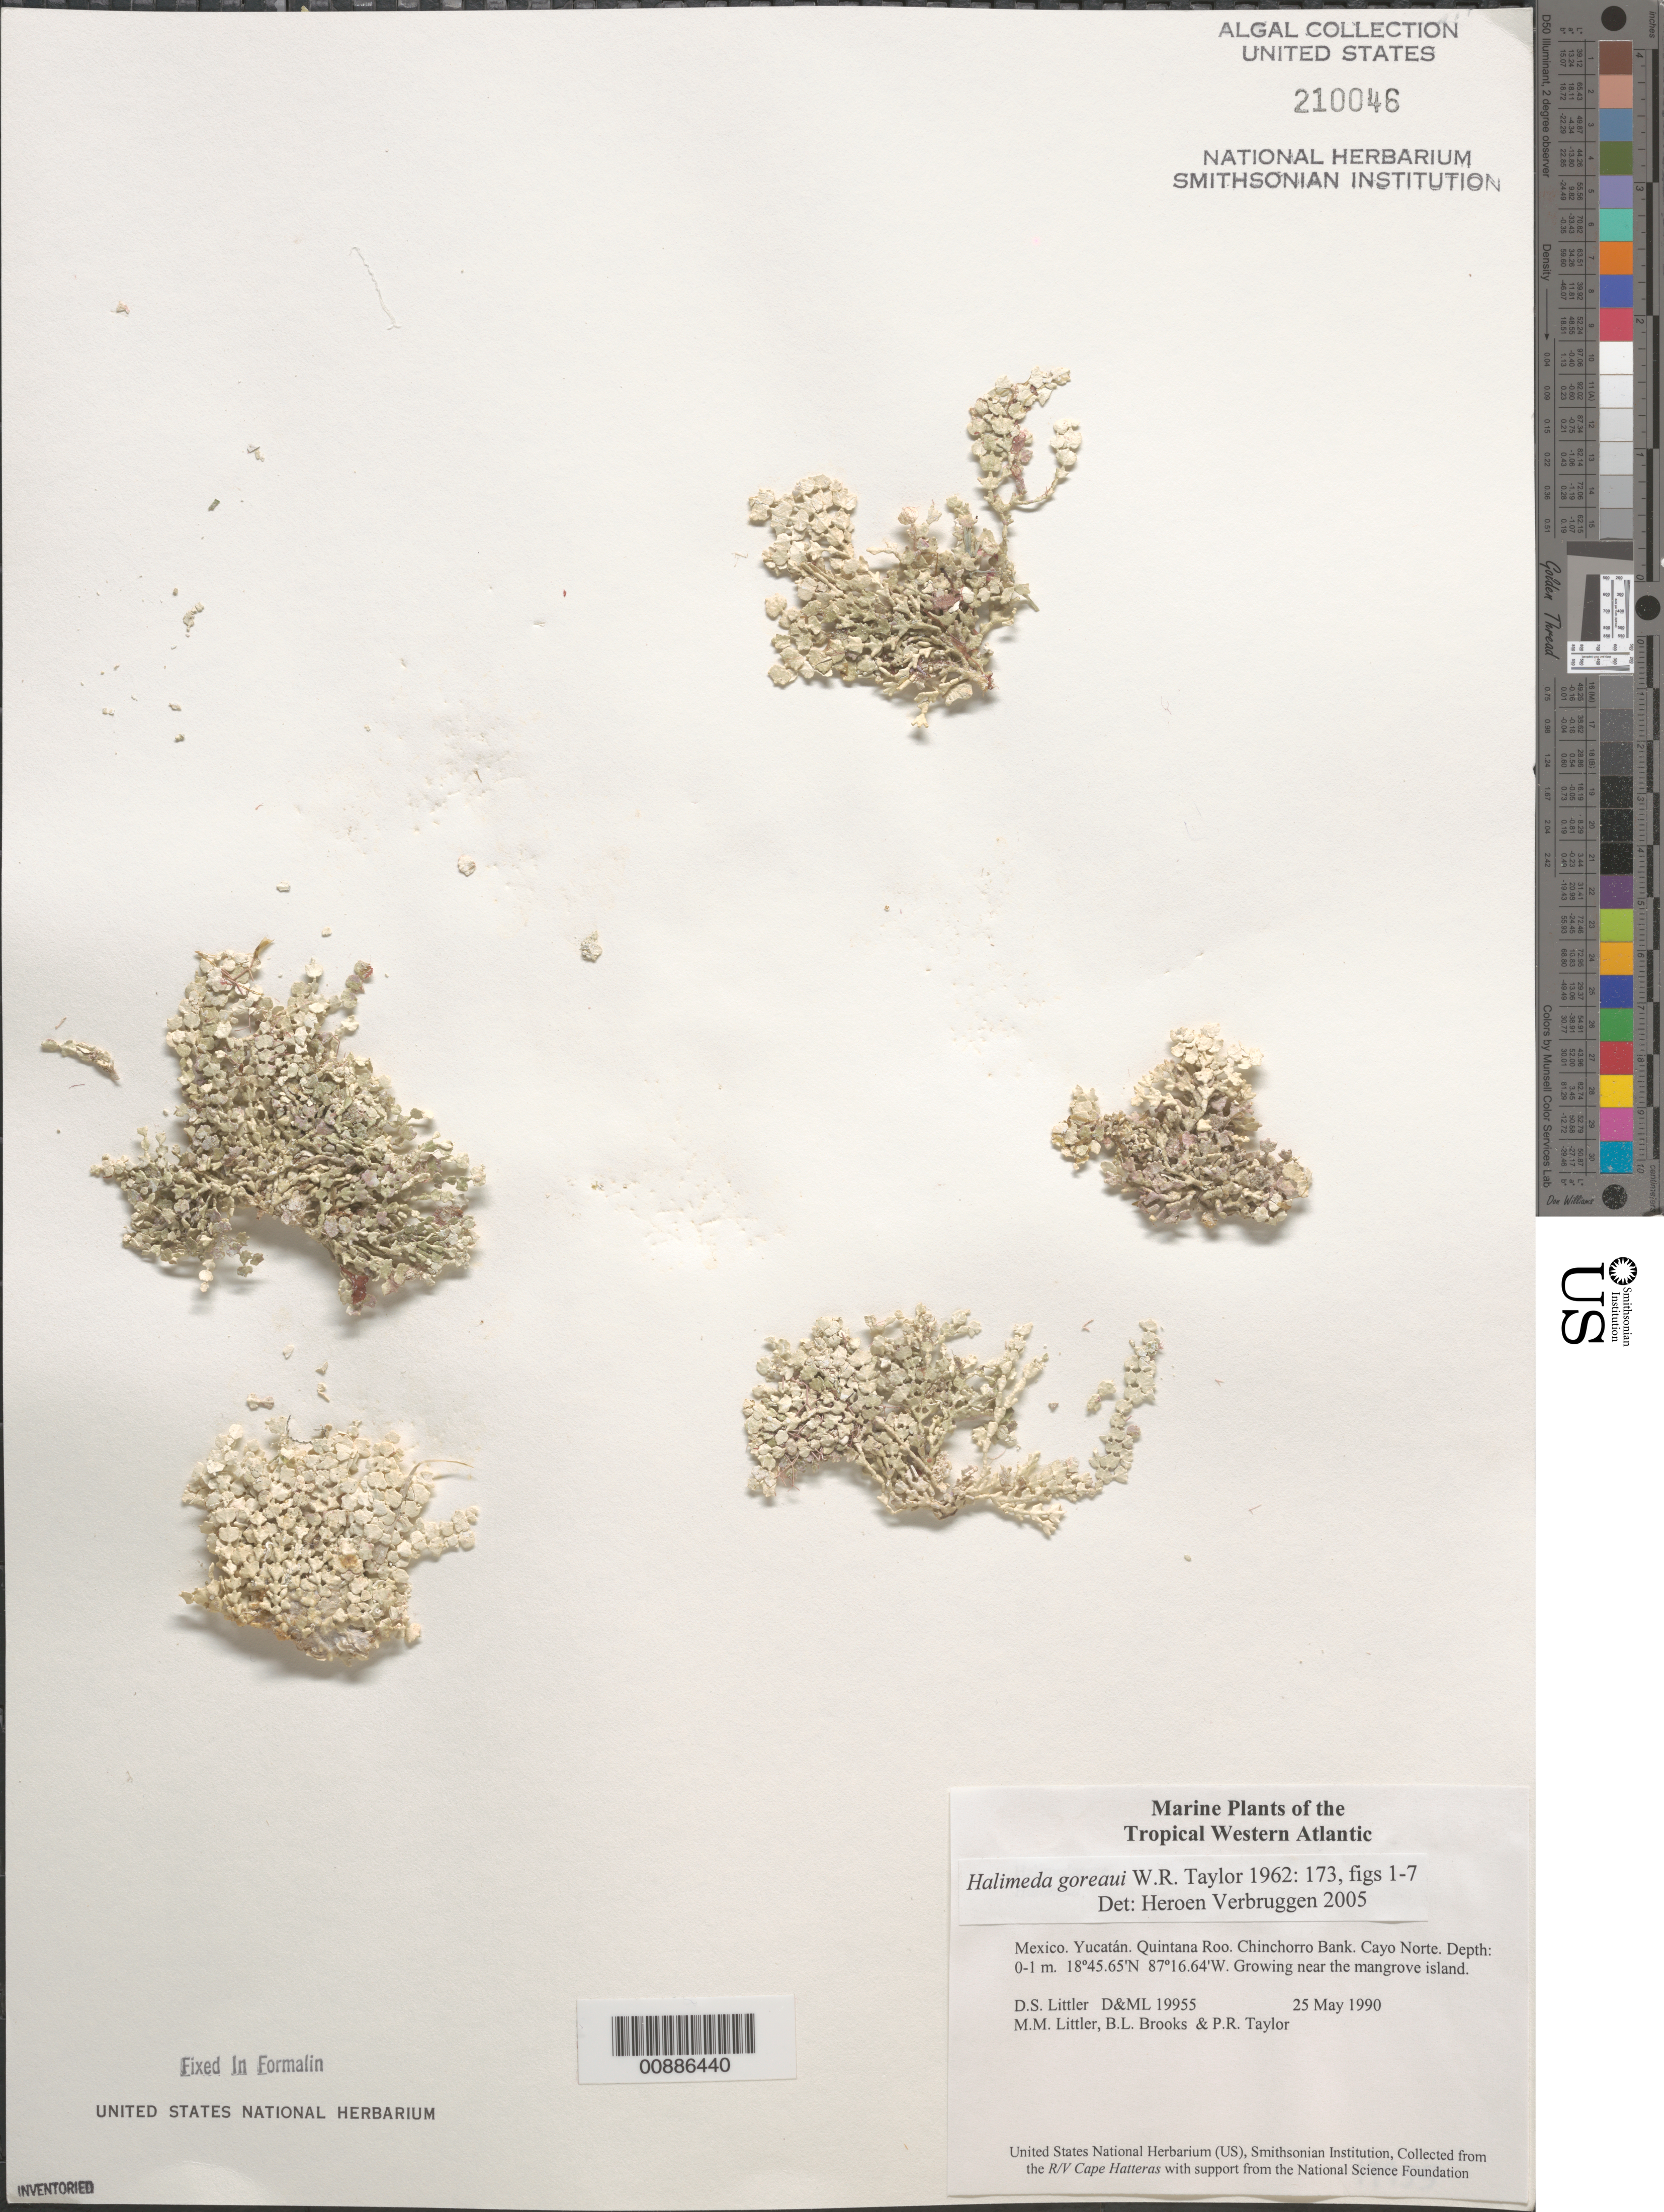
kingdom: Plantae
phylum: Chlorophyta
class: Ulvophyceae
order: Bryopsidales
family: Halimedaceae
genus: Halimeda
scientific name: Halimeda goreaui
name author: W.R. Taylor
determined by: Verbruggen, H.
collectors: D. S. Littler, M. M. Littler, B. Brooks & P. R. Taylor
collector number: D&ML 19955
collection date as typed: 25 May 1990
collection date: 1990-05-25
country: Mexico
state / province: Quintana Roo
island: Cayo Norte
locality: Chinchorro Bank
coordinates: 18 45.65'N, 87 16.64'W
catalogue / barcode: US 210046